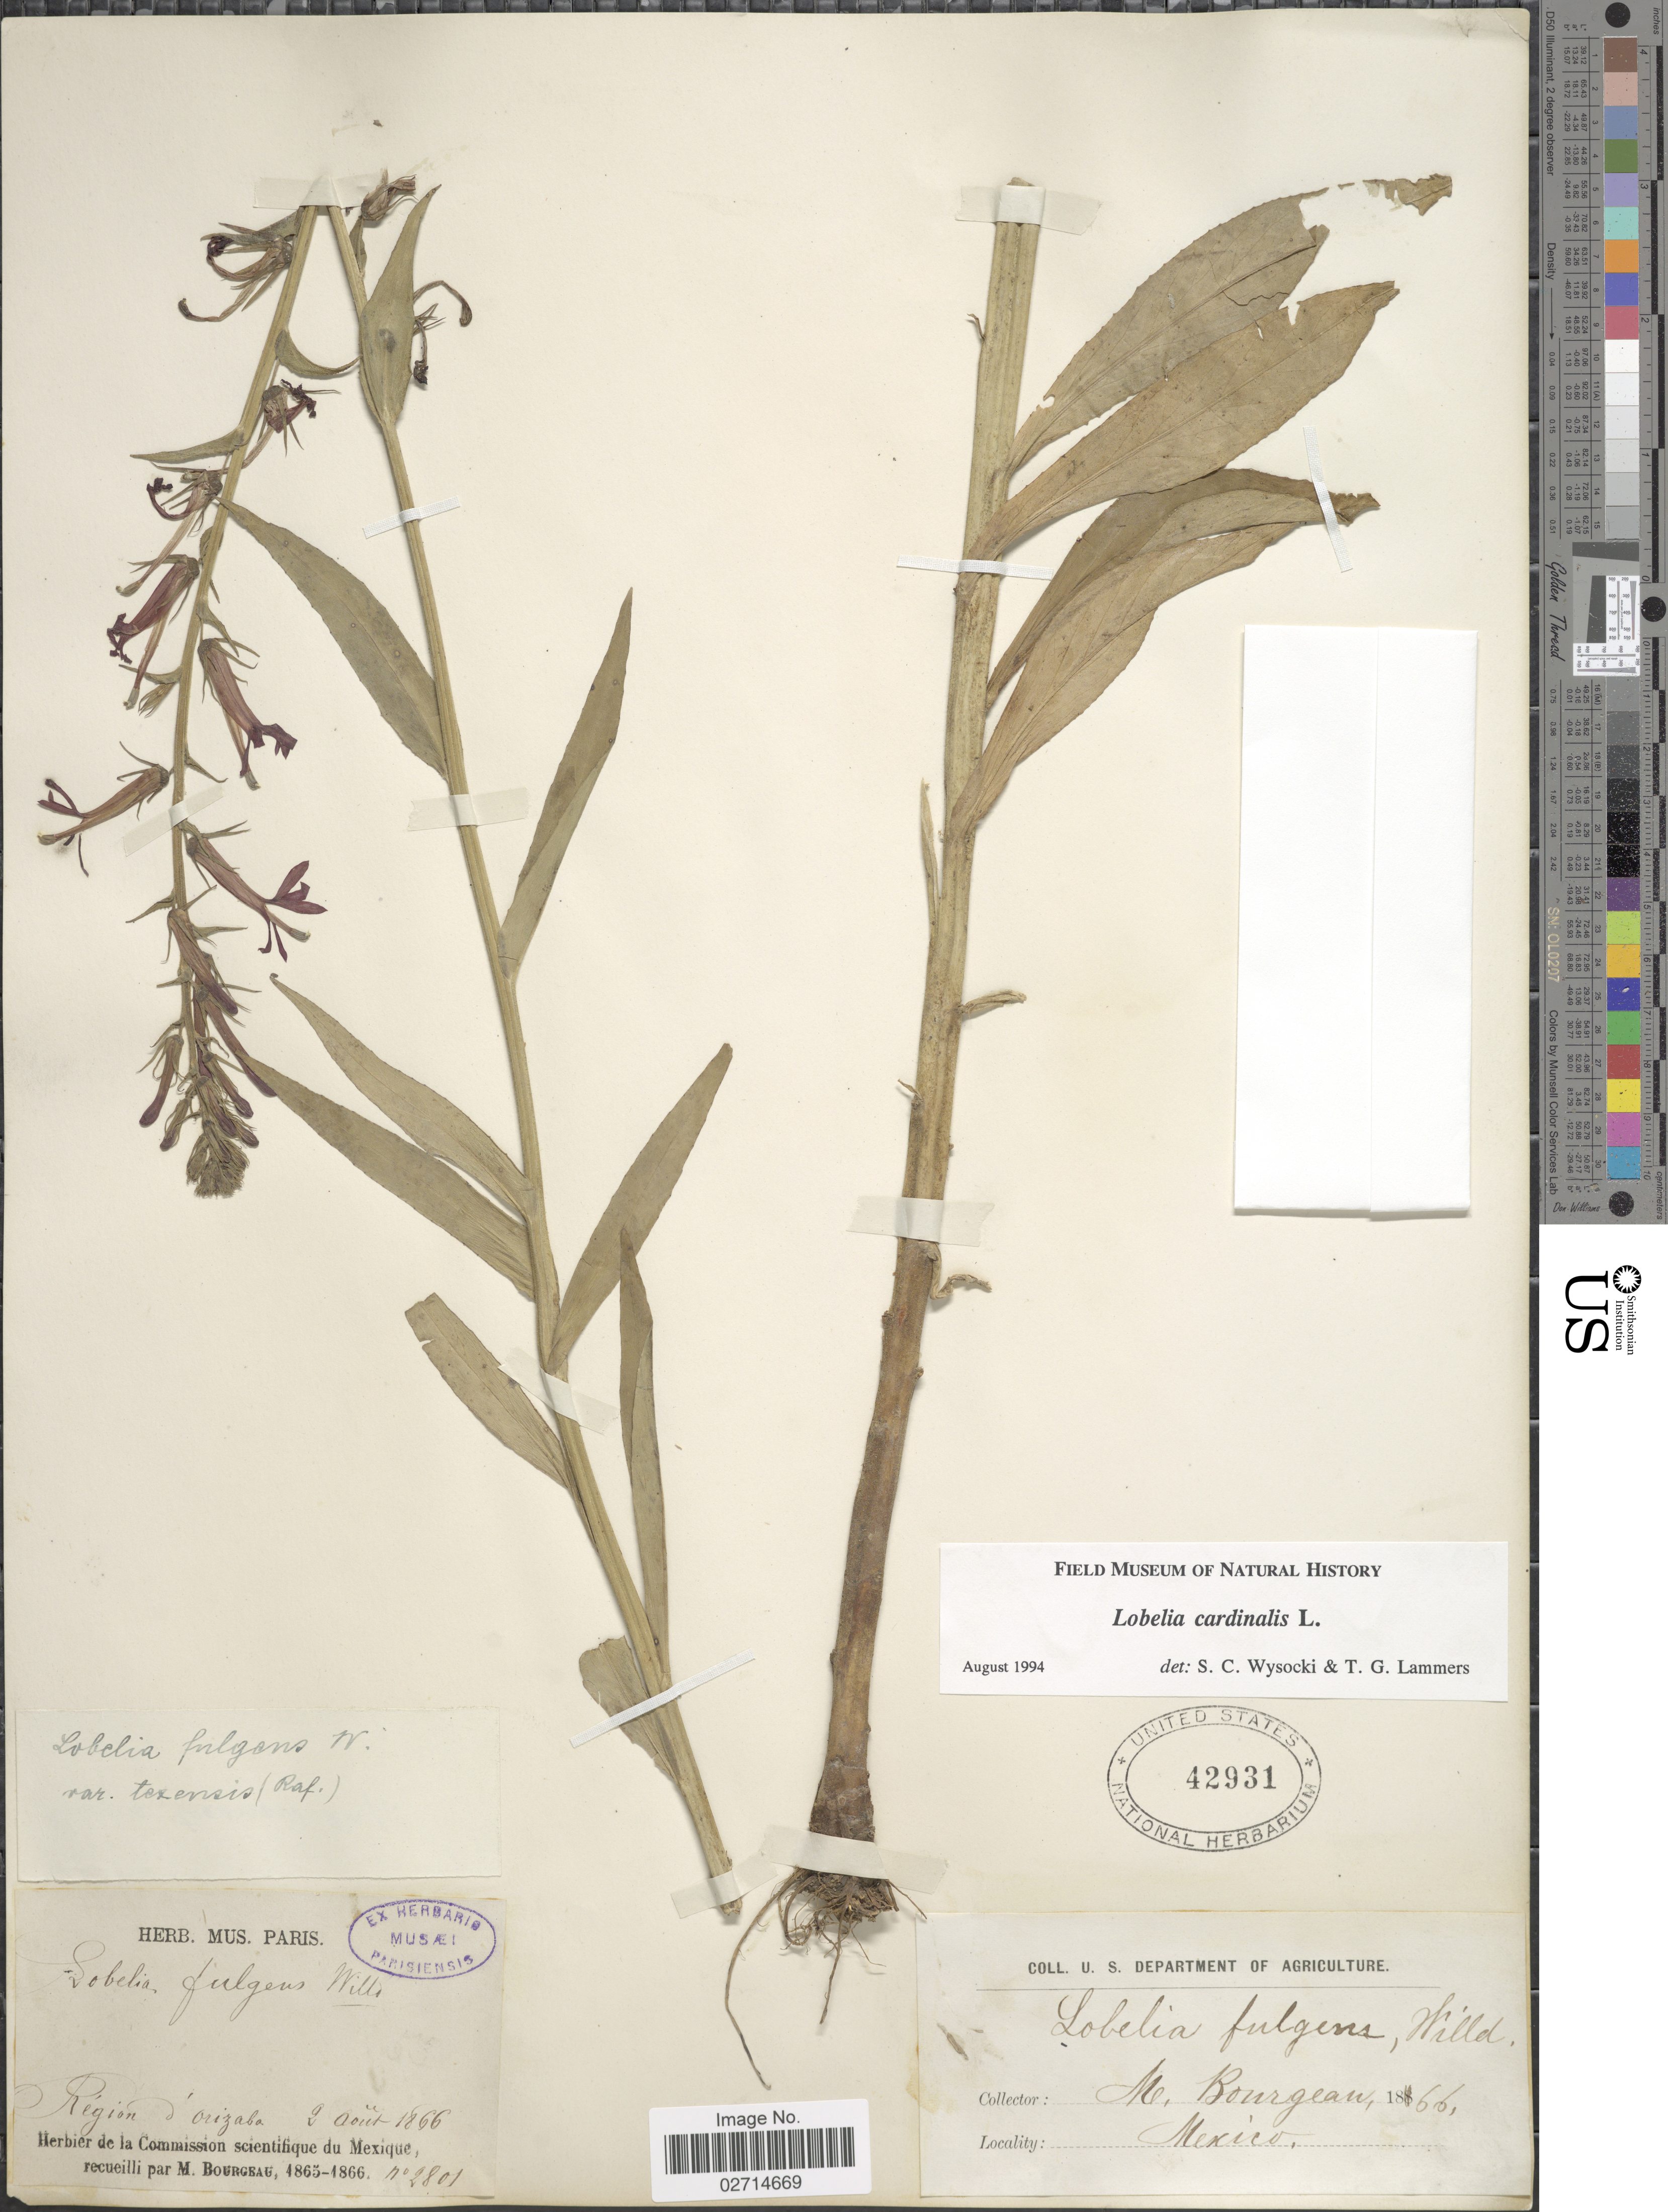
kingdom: Plantae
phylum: Tracheophyta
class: Magnoliopsida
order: Asterales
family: Campanulaceae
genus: Lobelia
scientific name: Lobelia cardinalis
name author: L.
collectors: M. Bourgeau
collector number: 2801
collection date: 1866-08-02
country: Mexico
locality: Region d Orizaba.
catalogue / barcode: US 42931